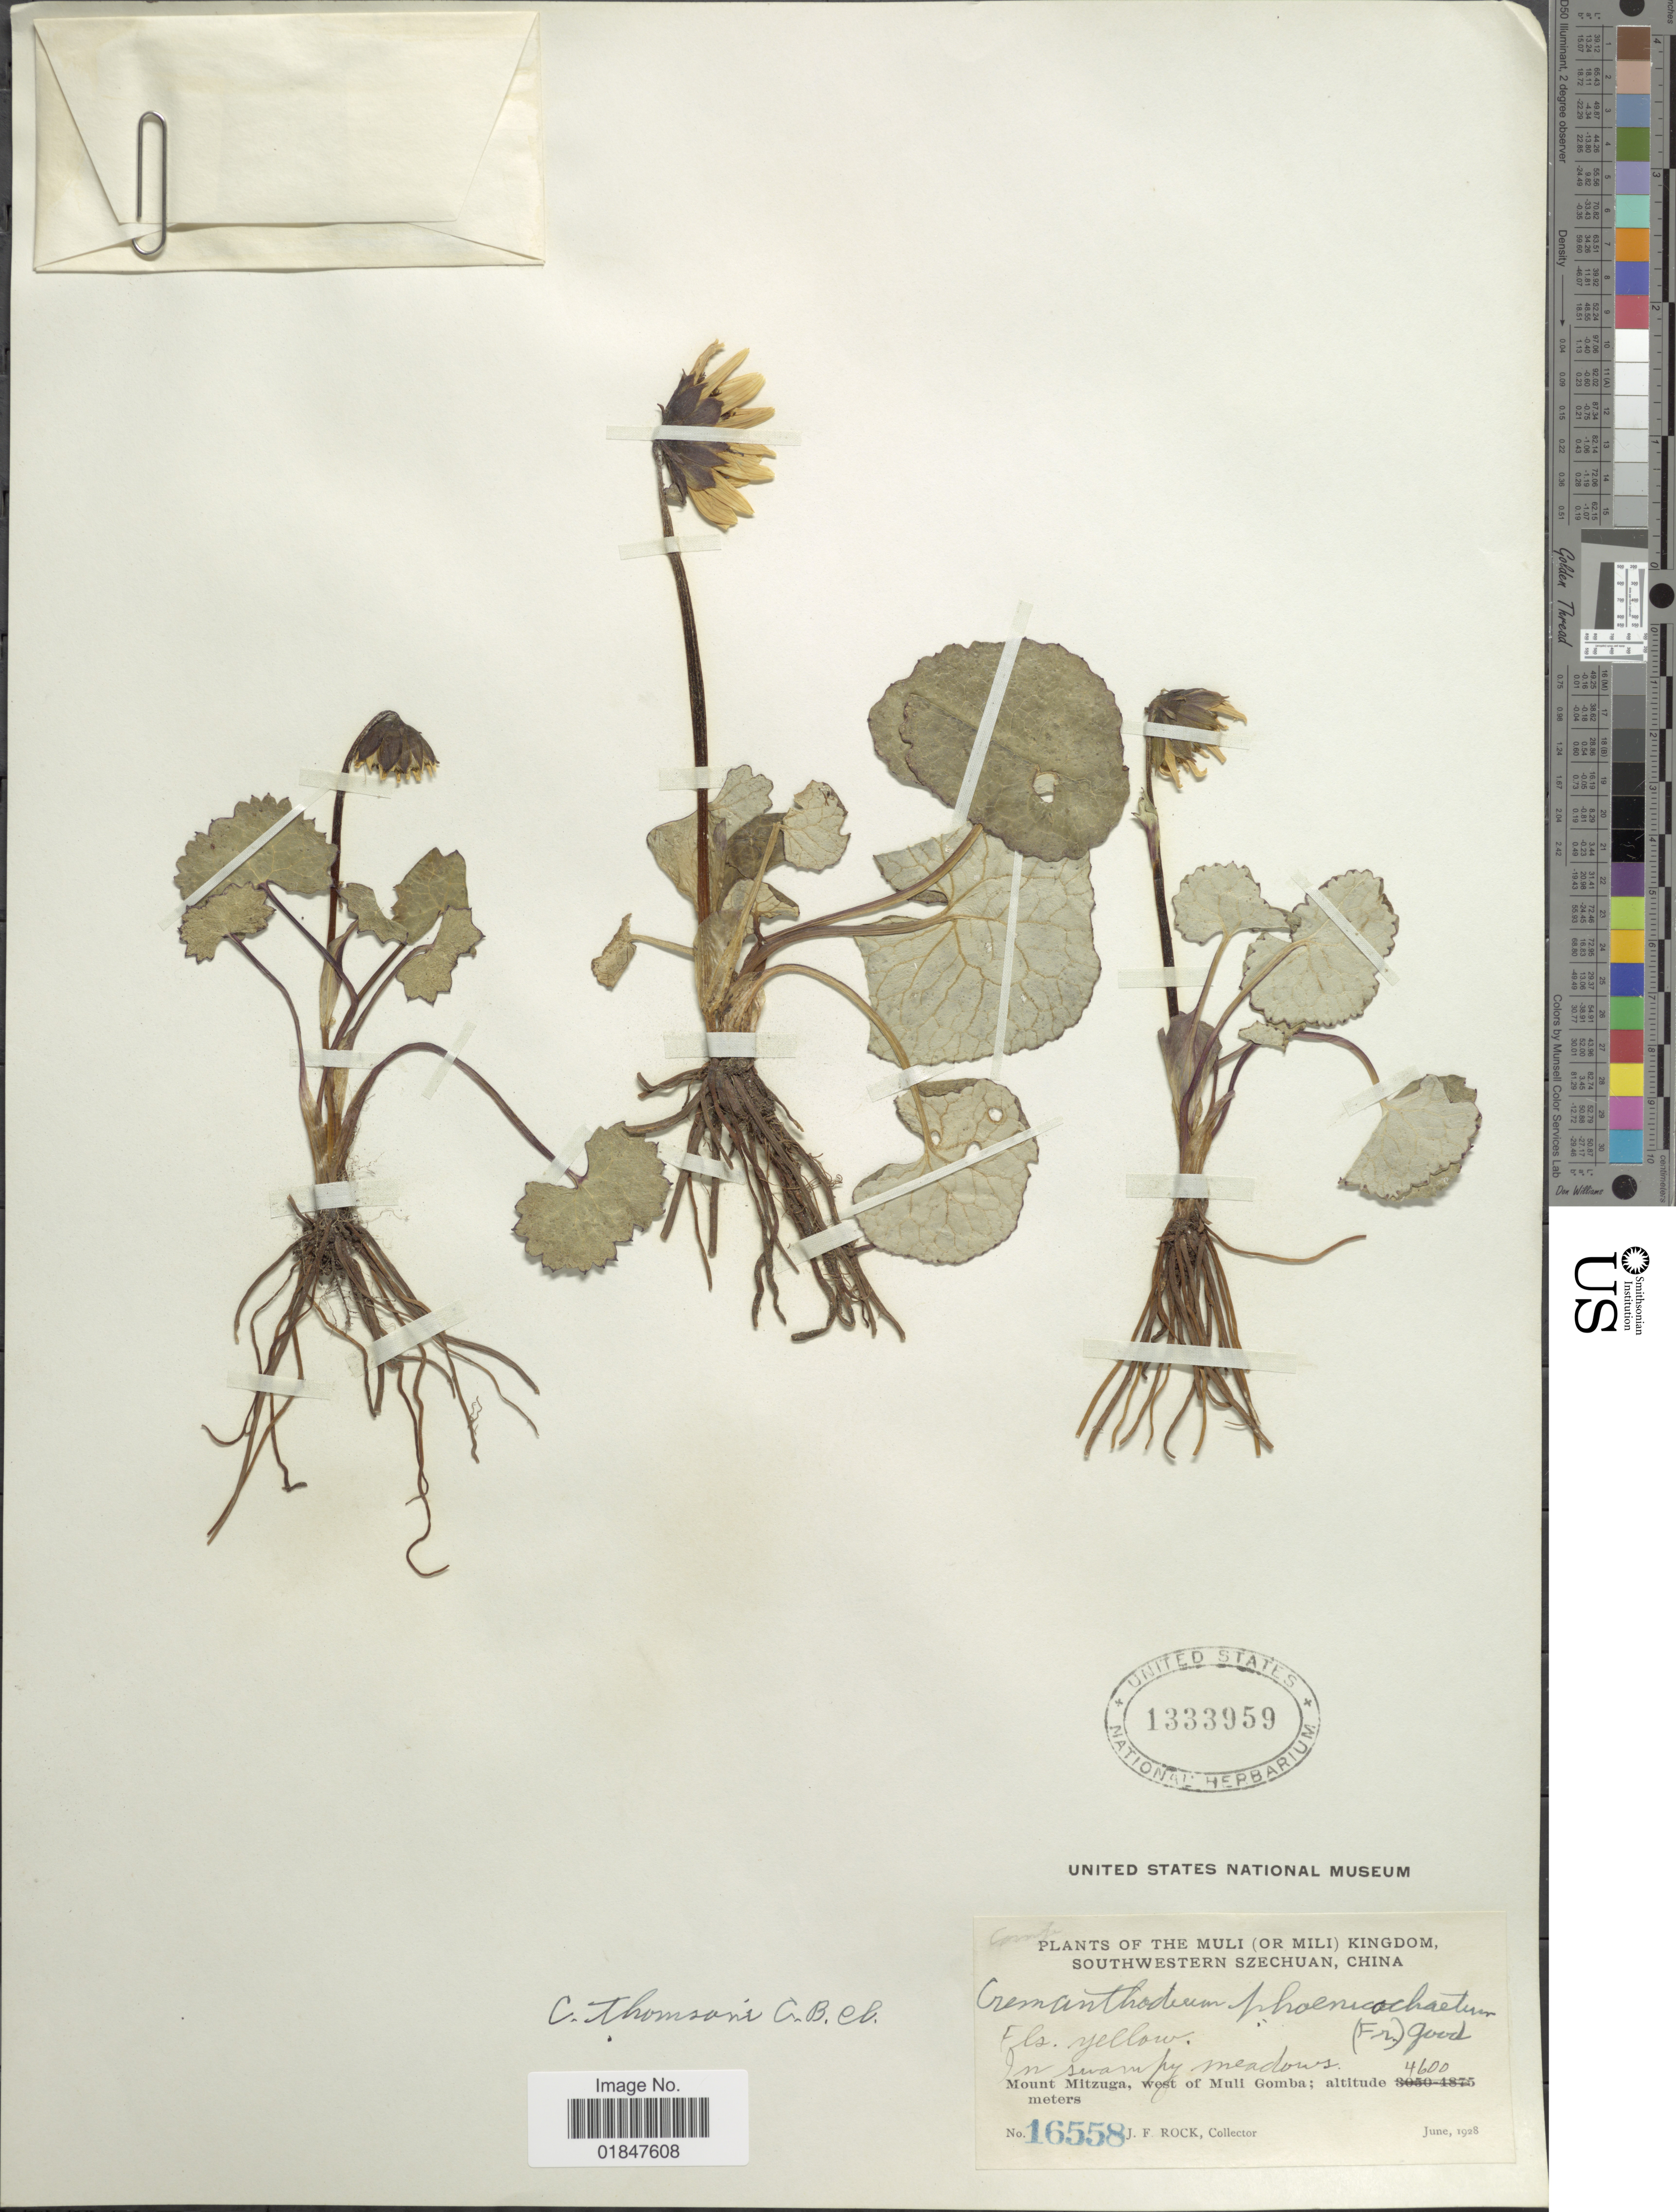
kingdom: Plantae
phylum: Tracheophyta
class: Magnoliopsida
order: Asterales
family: Asteraceae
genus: Cremanthodium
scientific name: Cremanthodium thomsonii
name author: C.B. Clarke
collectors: J. Rock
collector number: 16558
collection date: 1928-06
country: China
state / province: Sichuan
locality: The Muli (or Mili) Kingdom, Southwestern Szechuan, Mount Mitzuga, west of Muli Gomba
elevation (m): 4600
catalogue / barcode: US 1333959